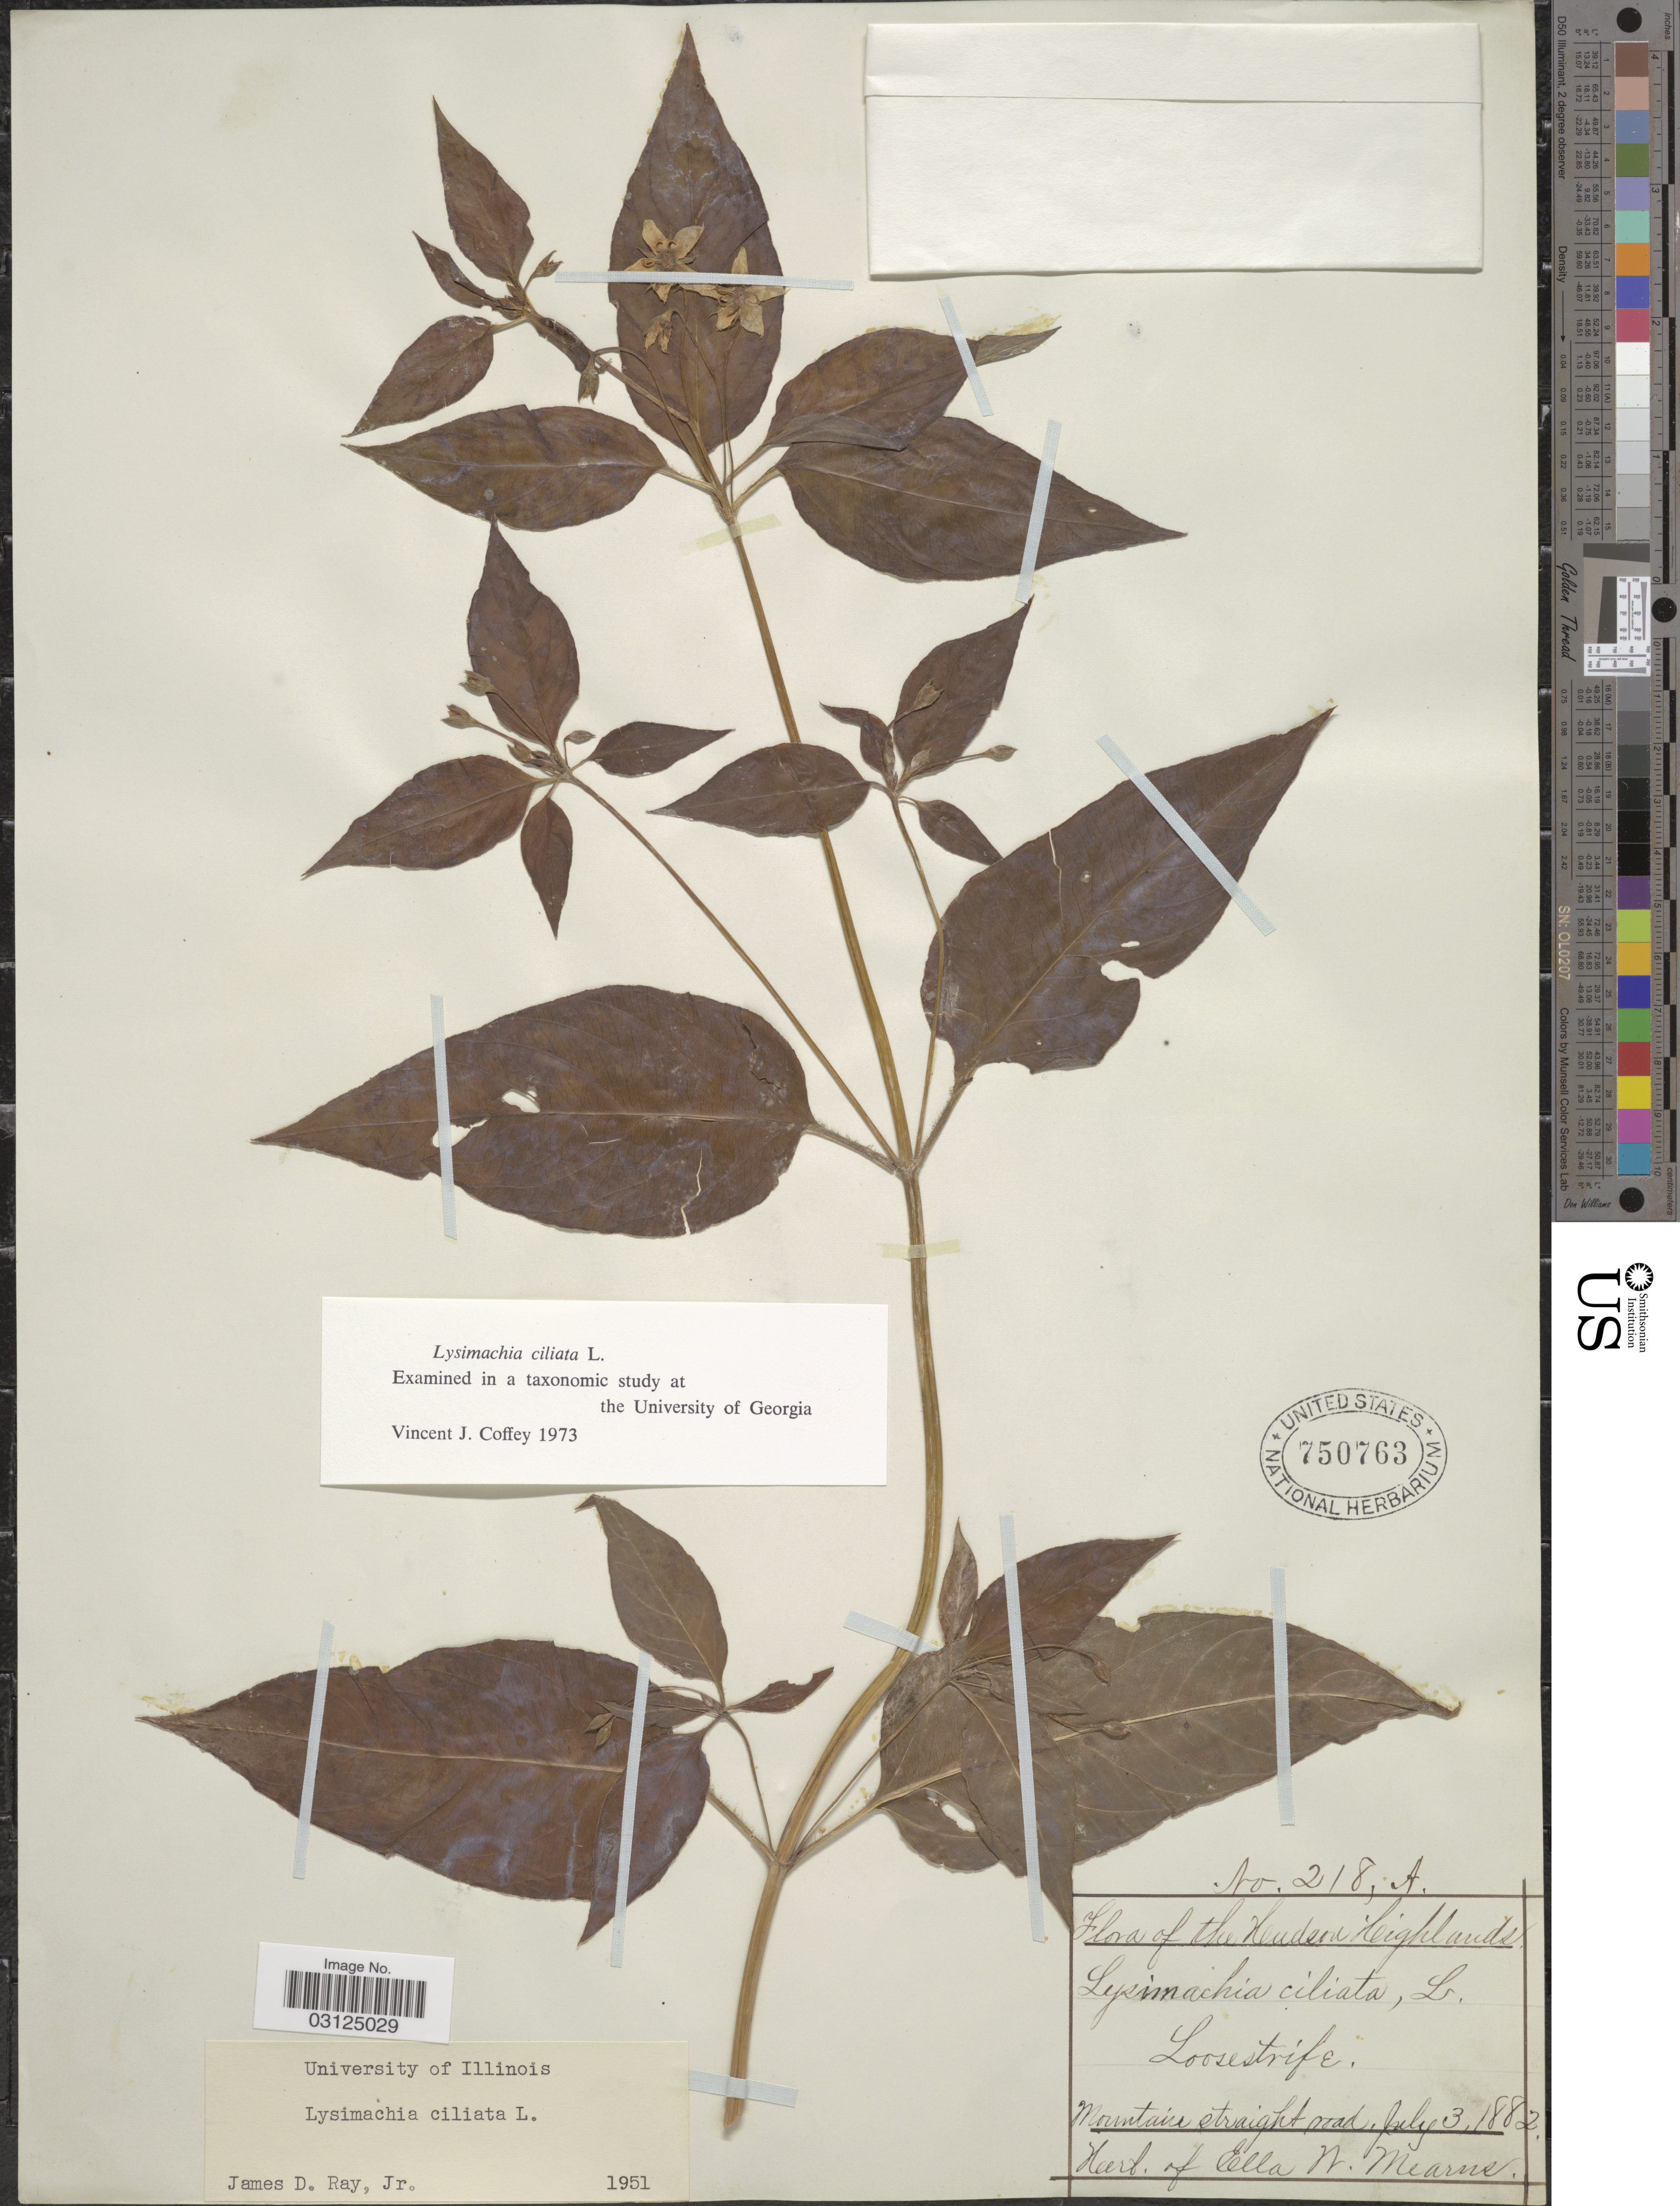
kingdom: Plantae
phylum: Tracheophyta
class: Magnoliopsida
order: Ericales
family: Primulaceae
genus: Lysimachia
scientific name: Lysimachia ciliata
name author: L.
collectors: ex herb. Ella W. Mearns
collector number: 218A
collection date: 1882-07-03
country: United States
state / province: New York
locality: The Hudson Highlands. Mountain straight road.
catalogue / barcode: US 750763